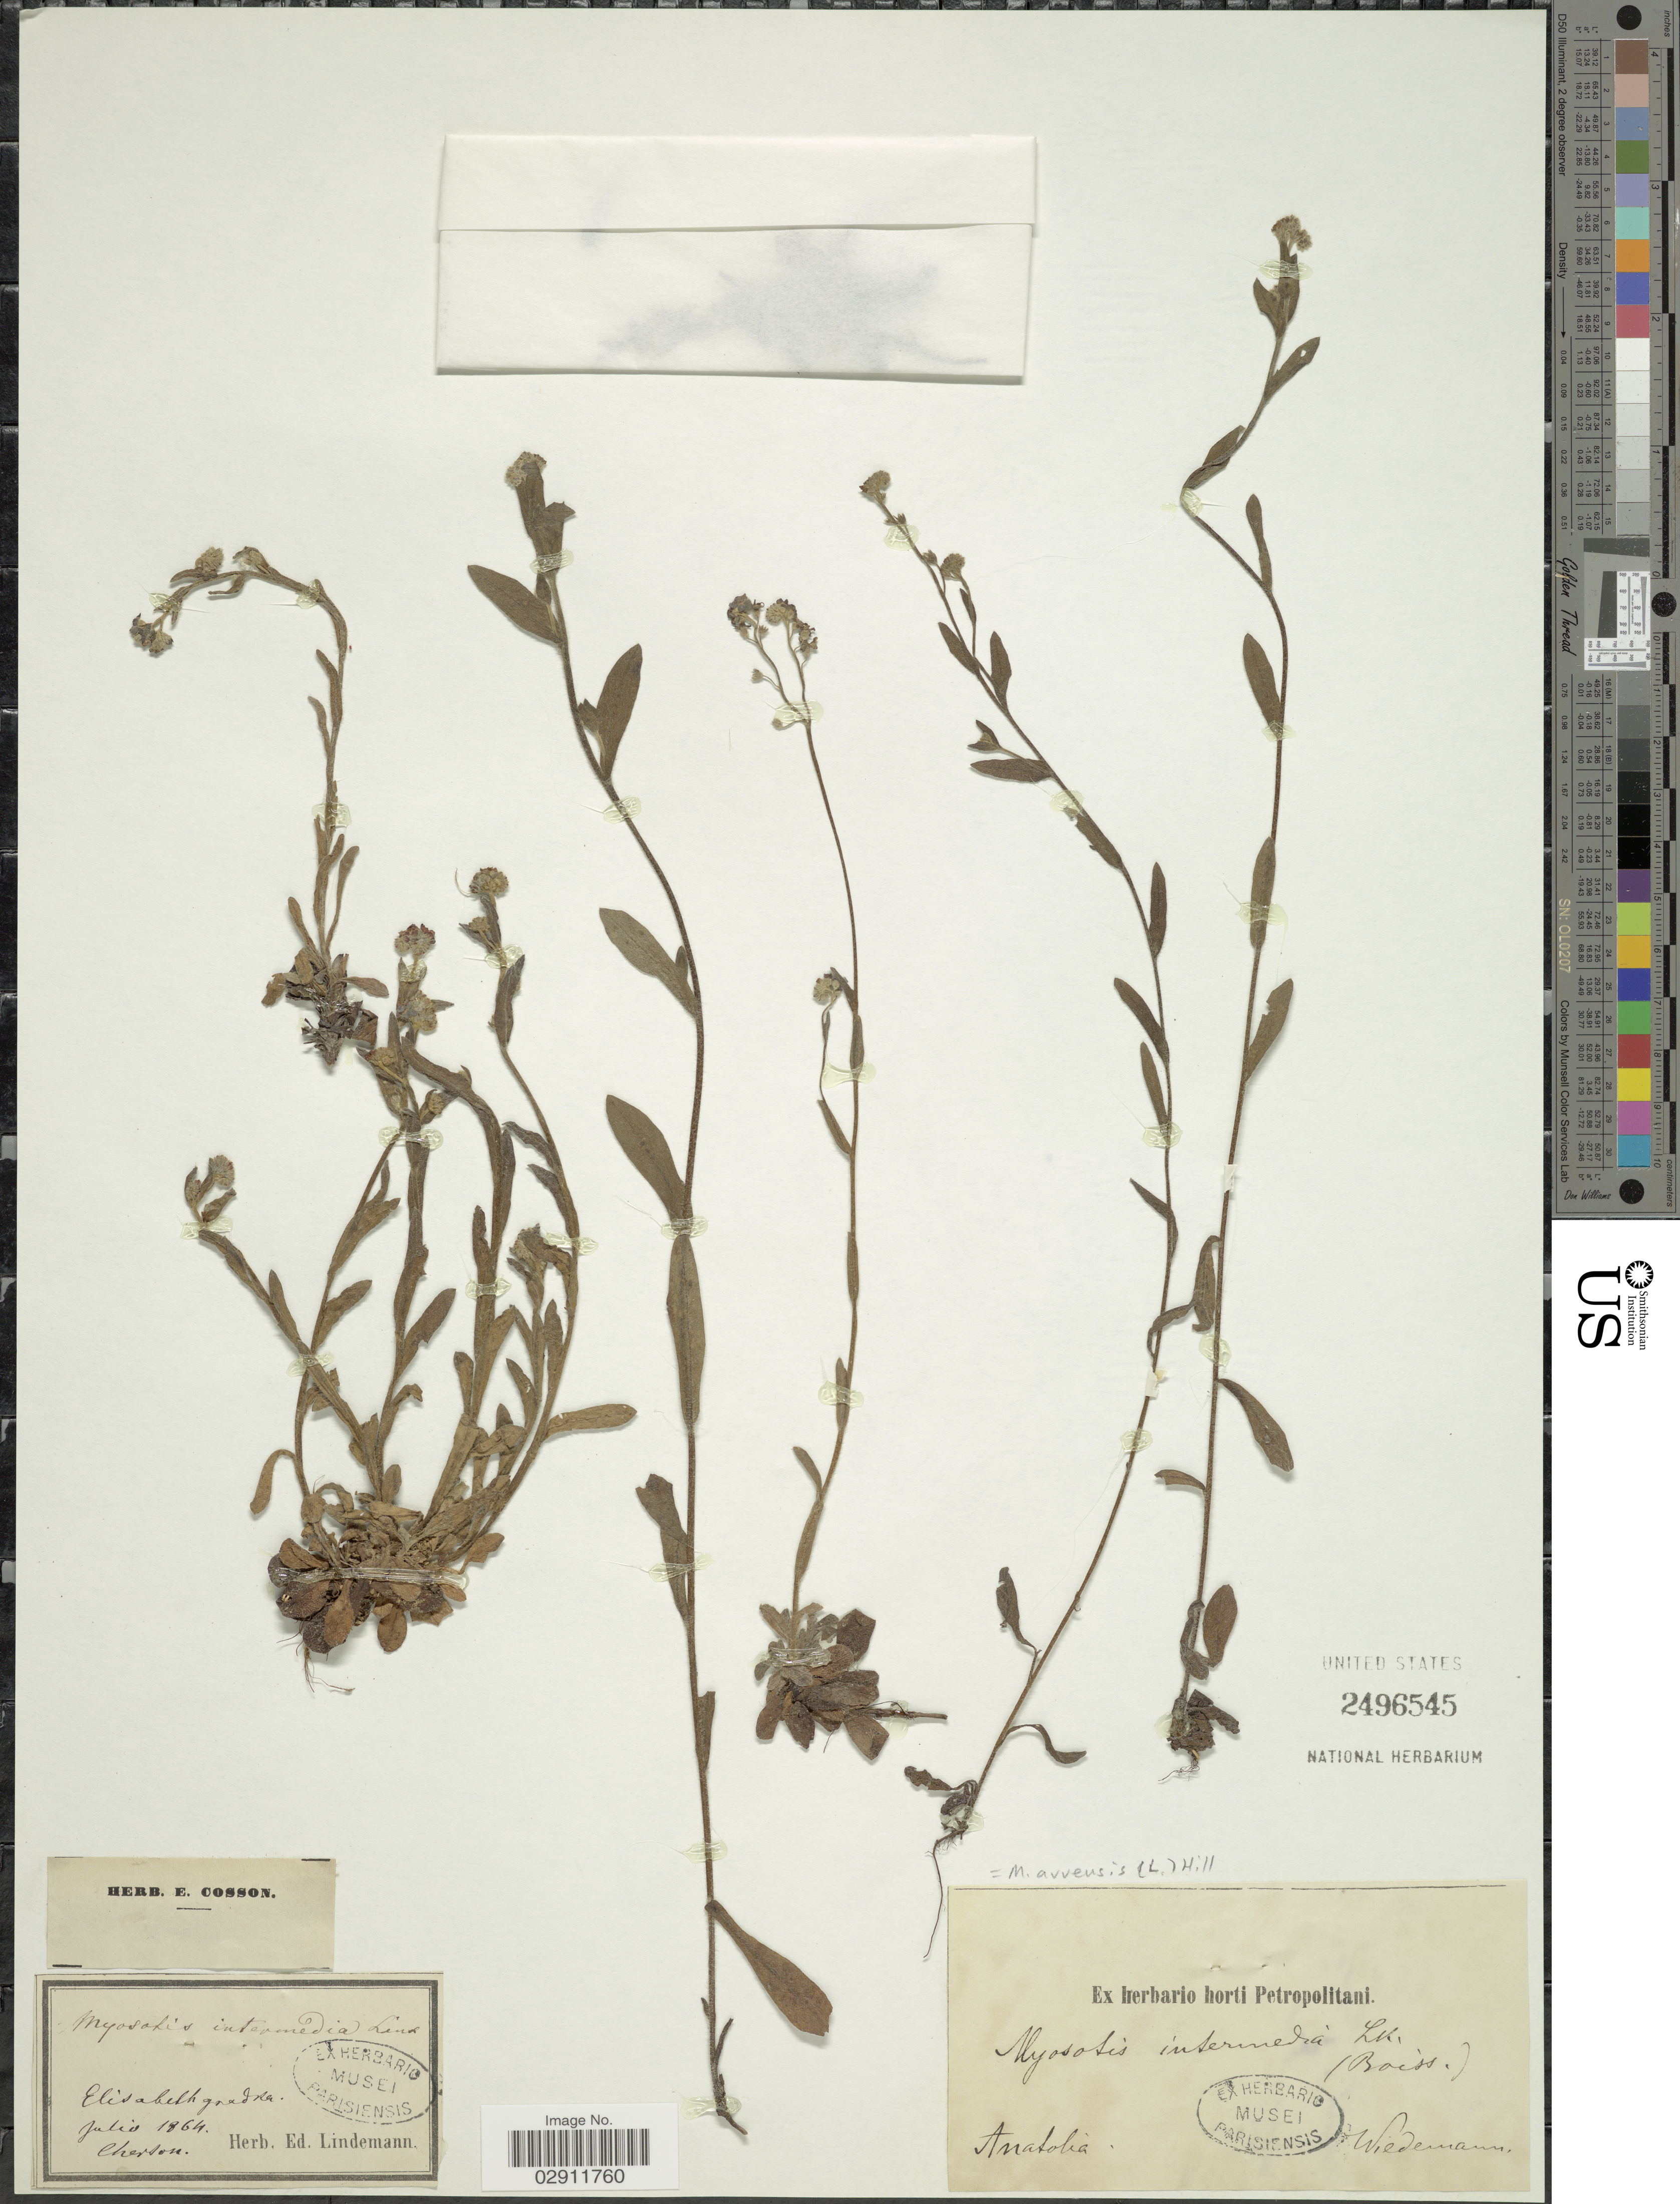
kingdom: Plantae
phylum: Tracheophyta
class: Magnoliopsida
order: Boraginales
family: Boraginaceae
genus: Myosotis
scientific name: Myosotis arvensis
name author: (L.) Hill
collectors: Wiedemann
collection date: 1864-07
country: Ukraine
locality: Elisabethgradka.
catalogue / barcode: US 2496545